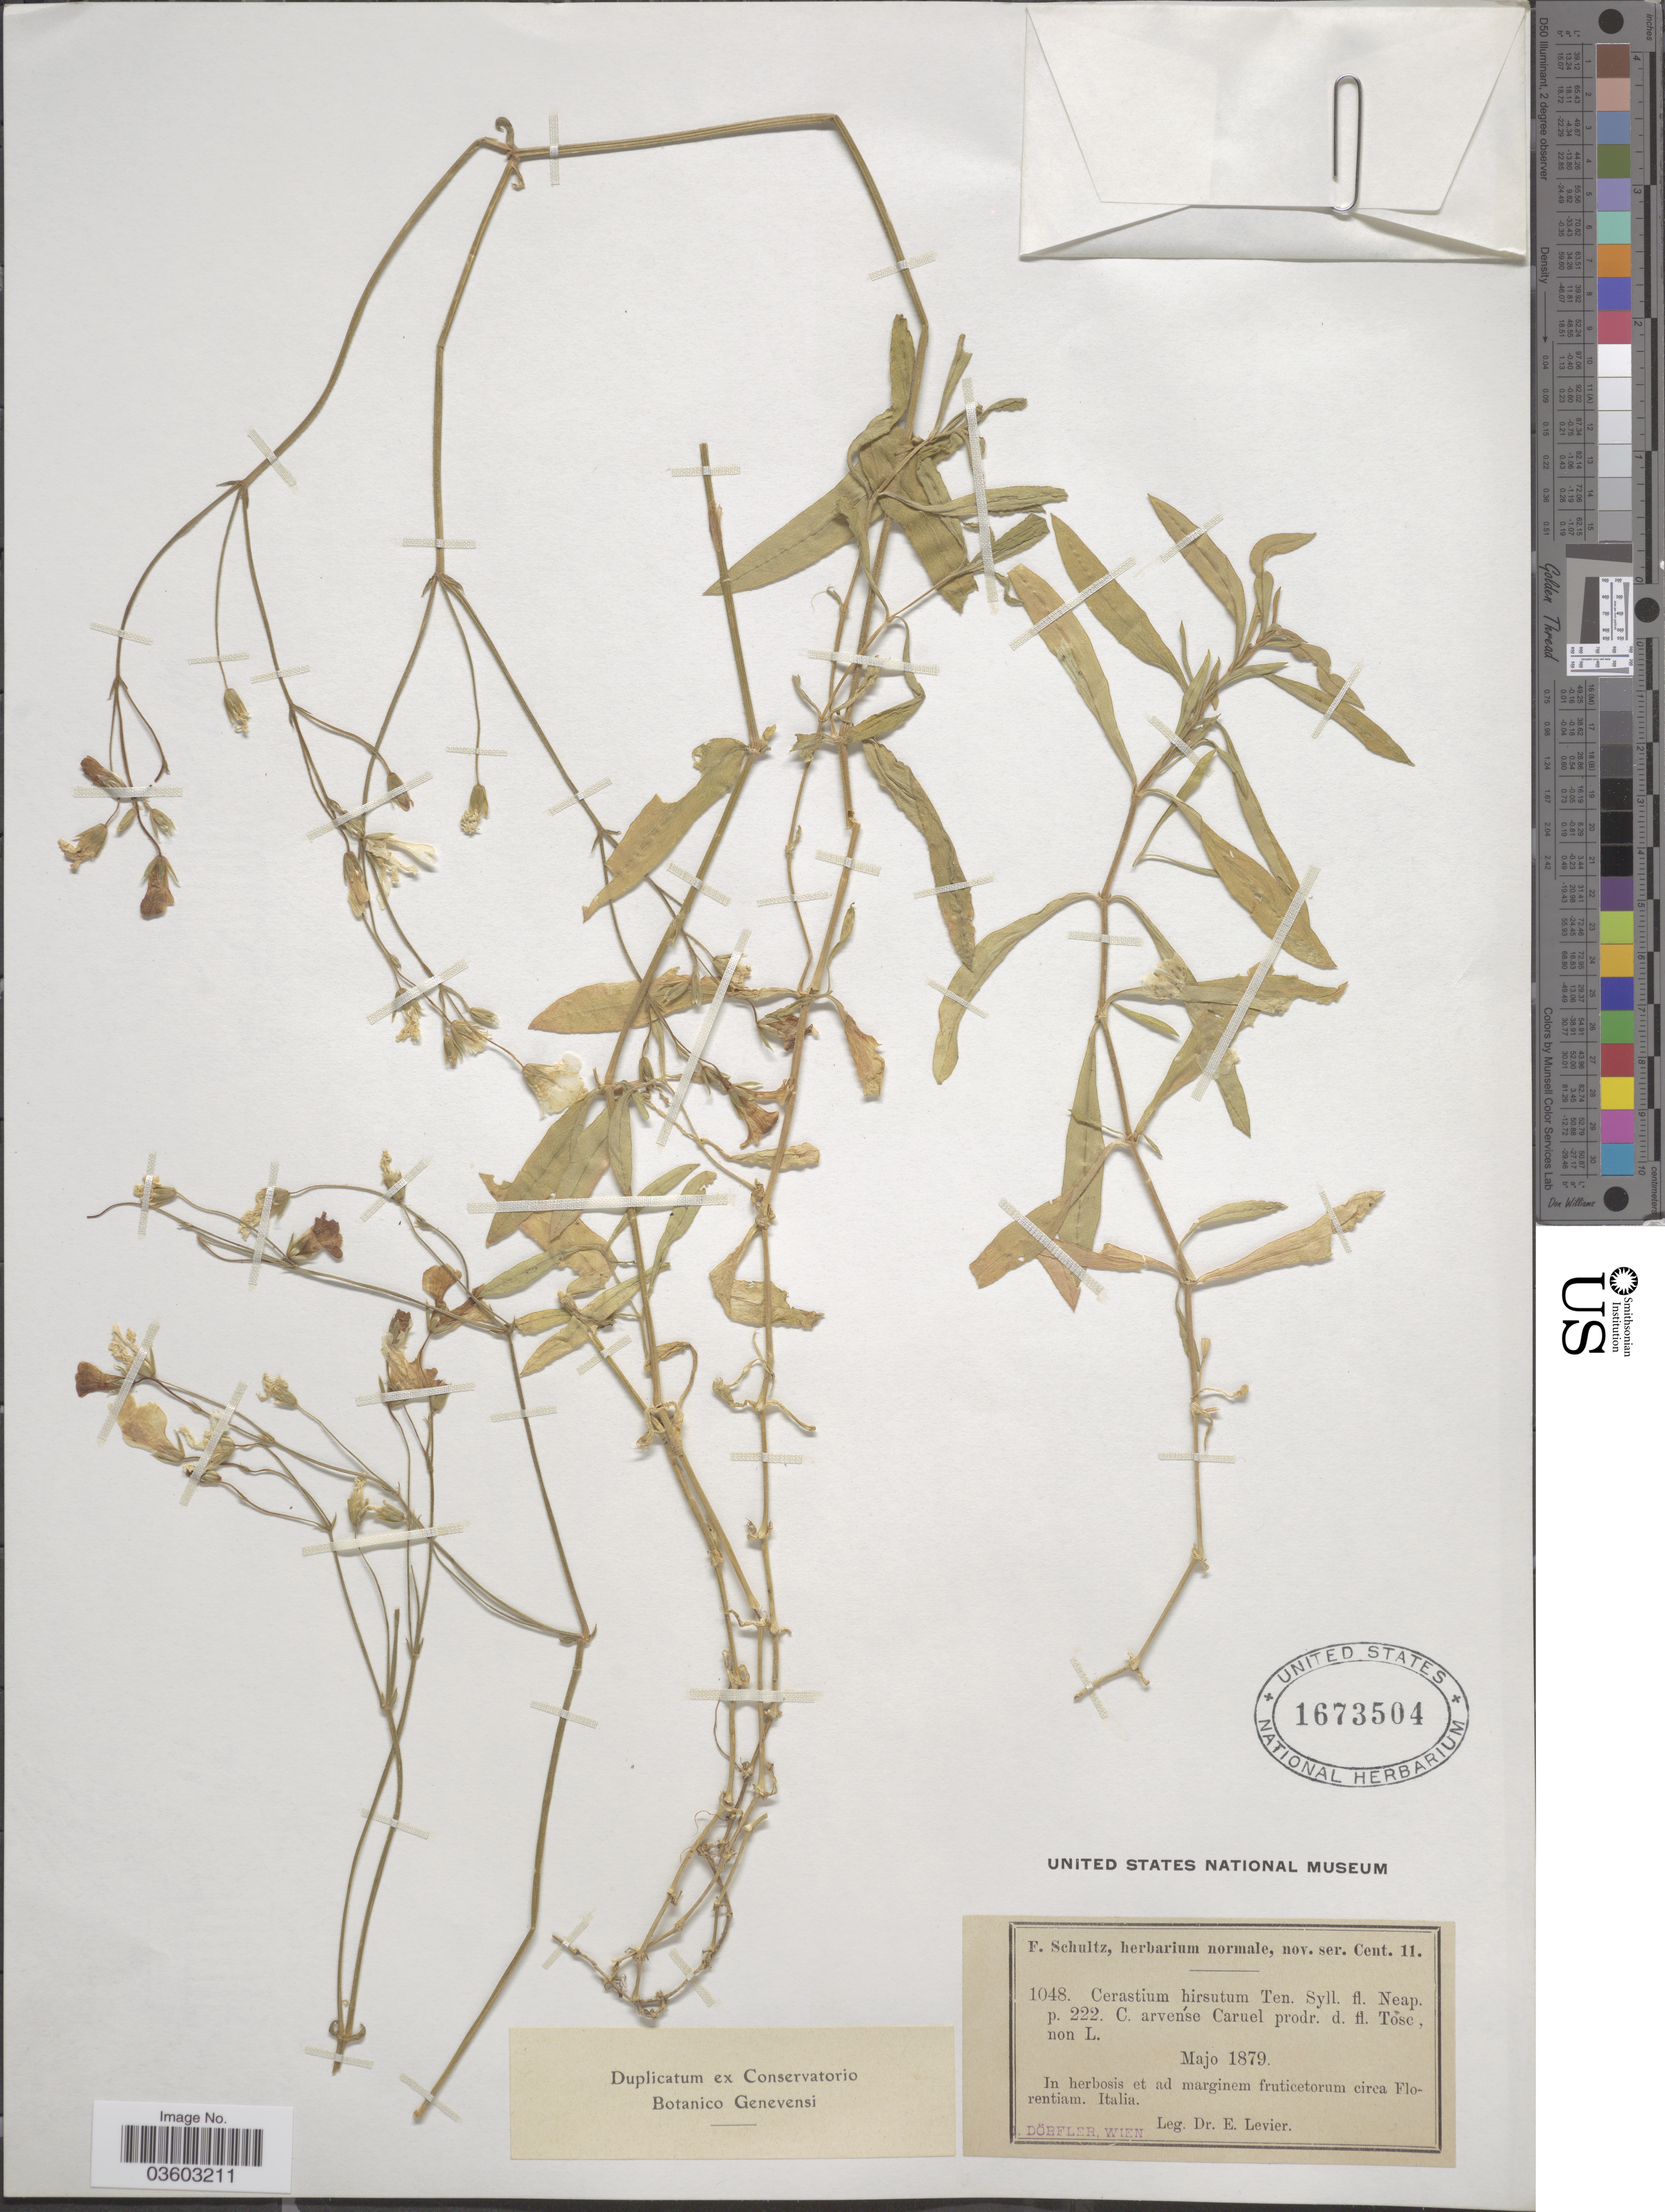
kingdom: Plantae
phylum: Tracheophyta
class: Magnoliopsida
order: Caryophyllales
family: Caryophyllaceae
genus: Cerastium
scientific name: Cerastium hirsutum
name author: Muhl.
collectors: É. Levier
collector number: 1048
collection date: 1879-05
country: Italy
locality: Circa Florentiam.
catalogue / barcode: US 1673504